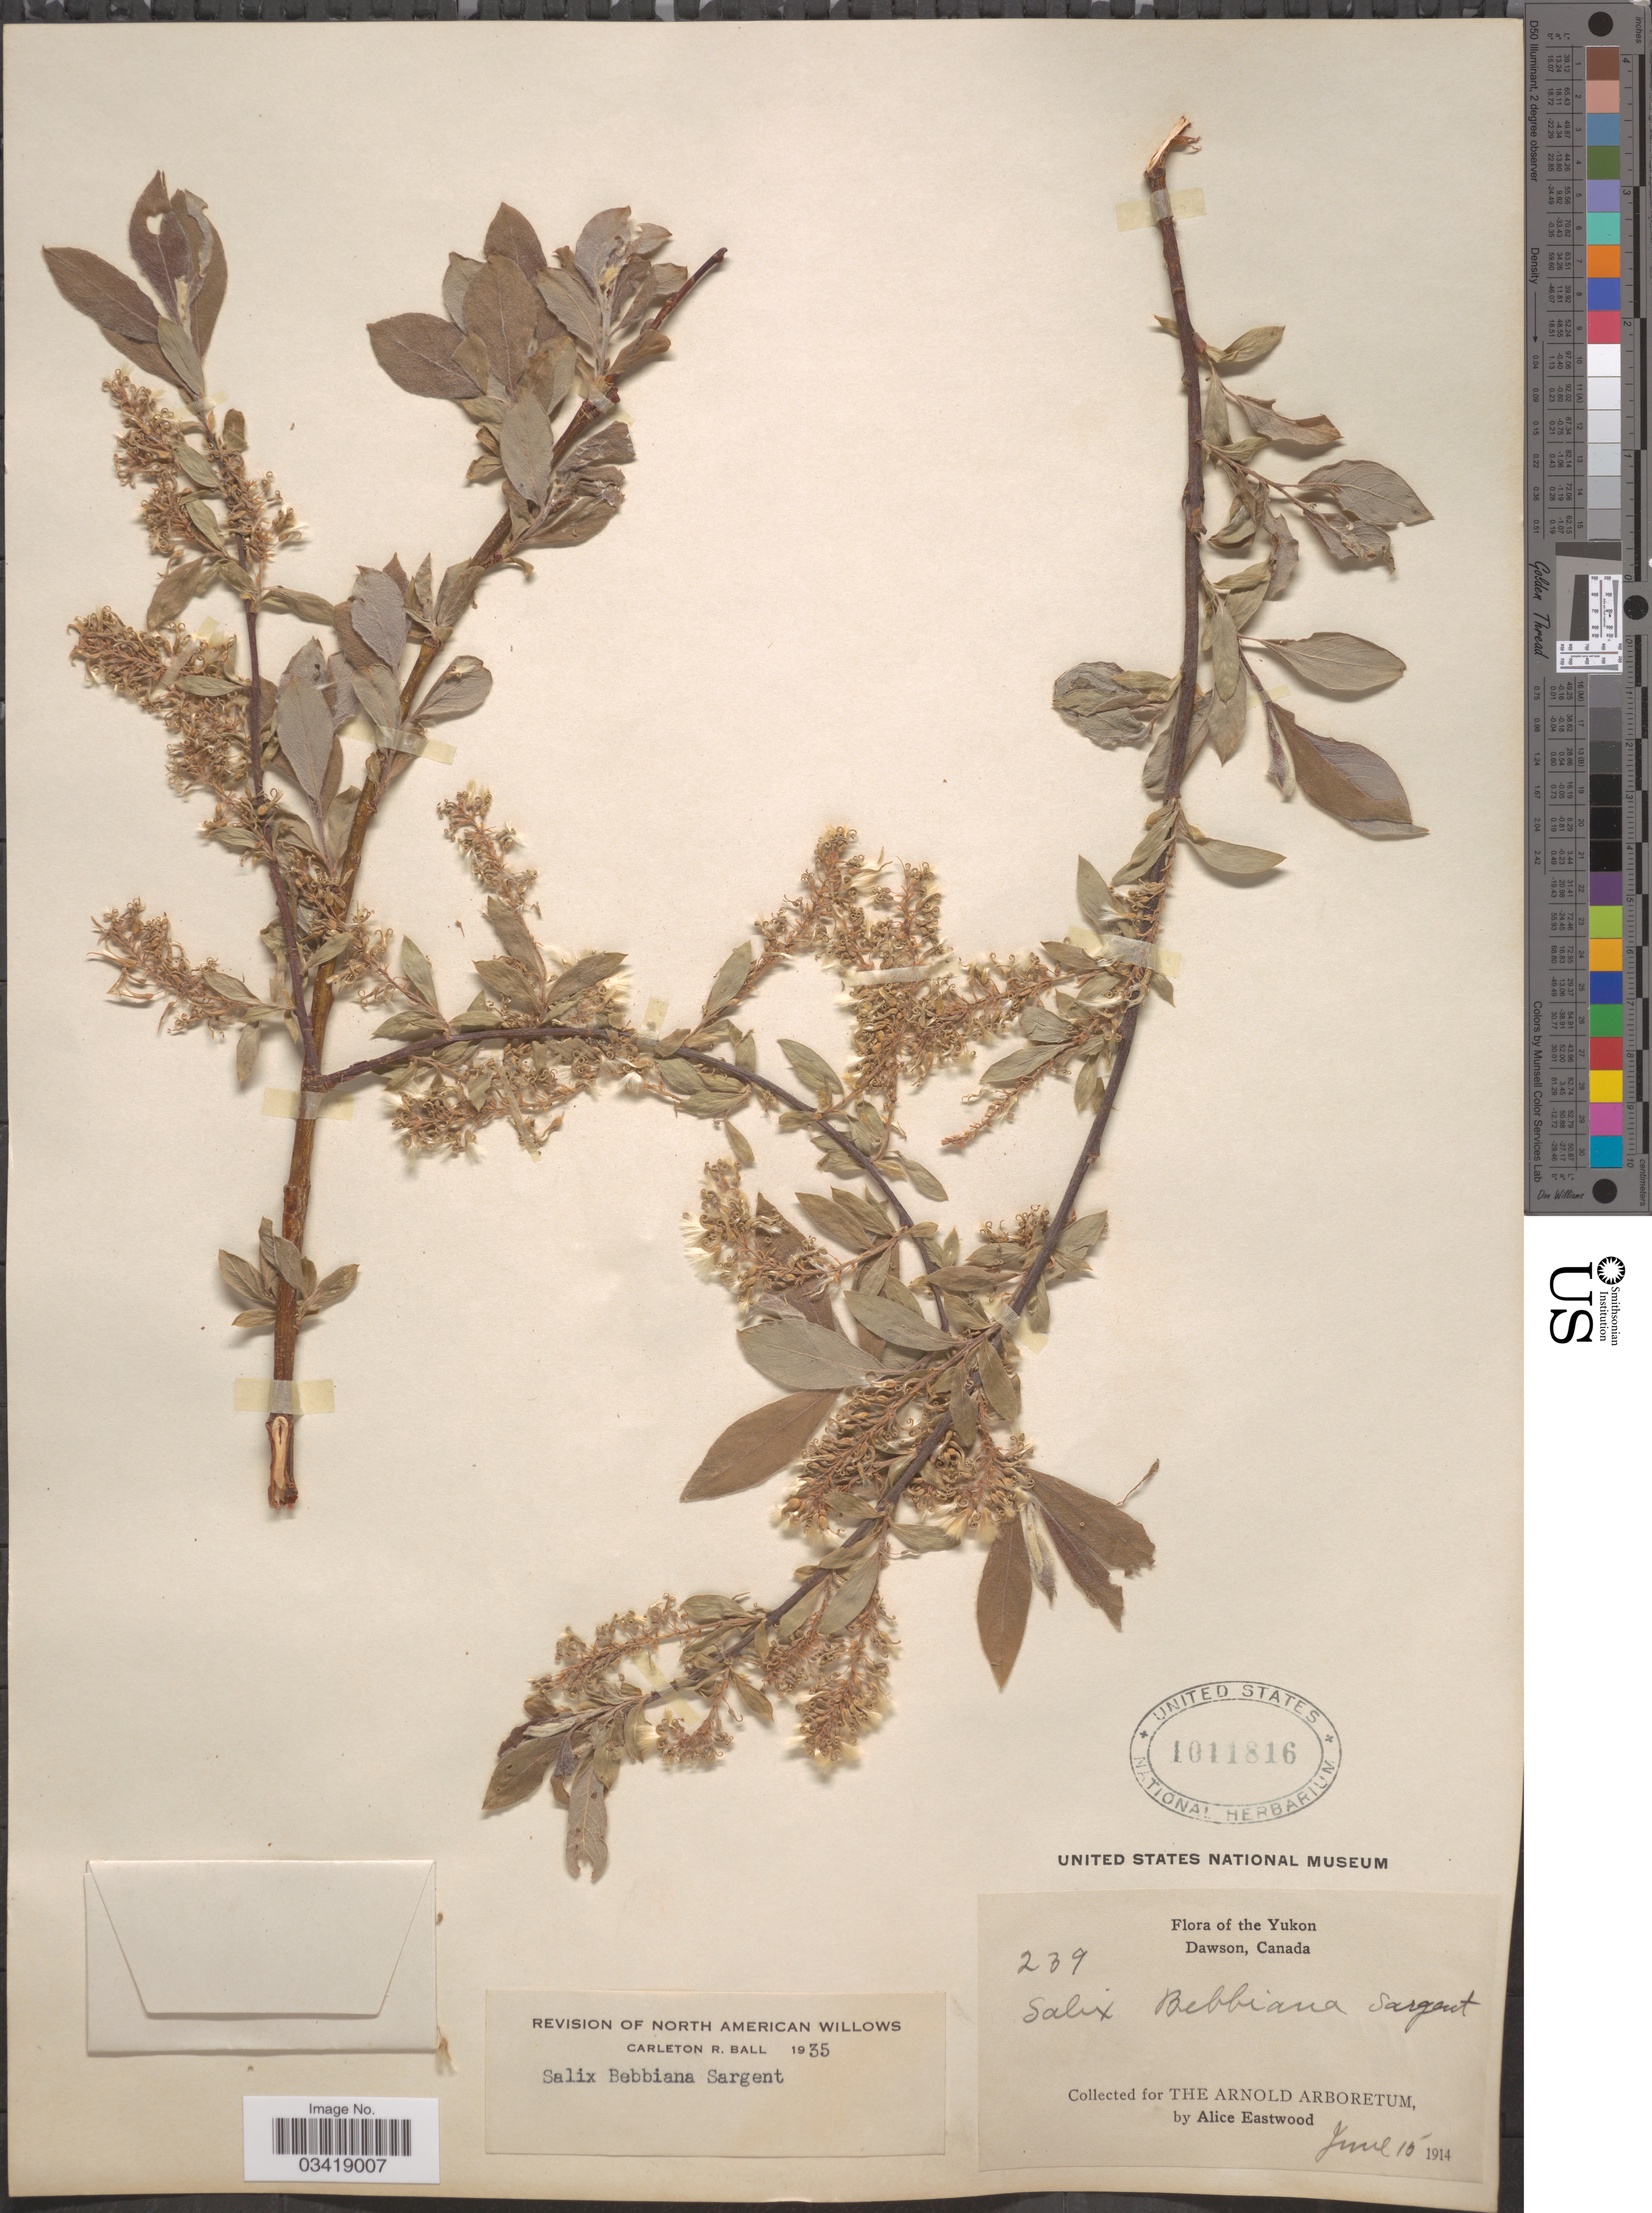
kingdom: Plantae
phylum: Tracheophyta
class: Magnoliopsida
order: Malpighiales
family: Salicaceae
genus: Salix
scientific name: Salix bebbiana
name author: Sarg.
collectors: A. Eastwood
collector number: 239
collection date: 1914-06-15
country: Canada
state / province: Yukon Territory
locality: Yukon. Dawson.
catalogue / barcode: US 1011816